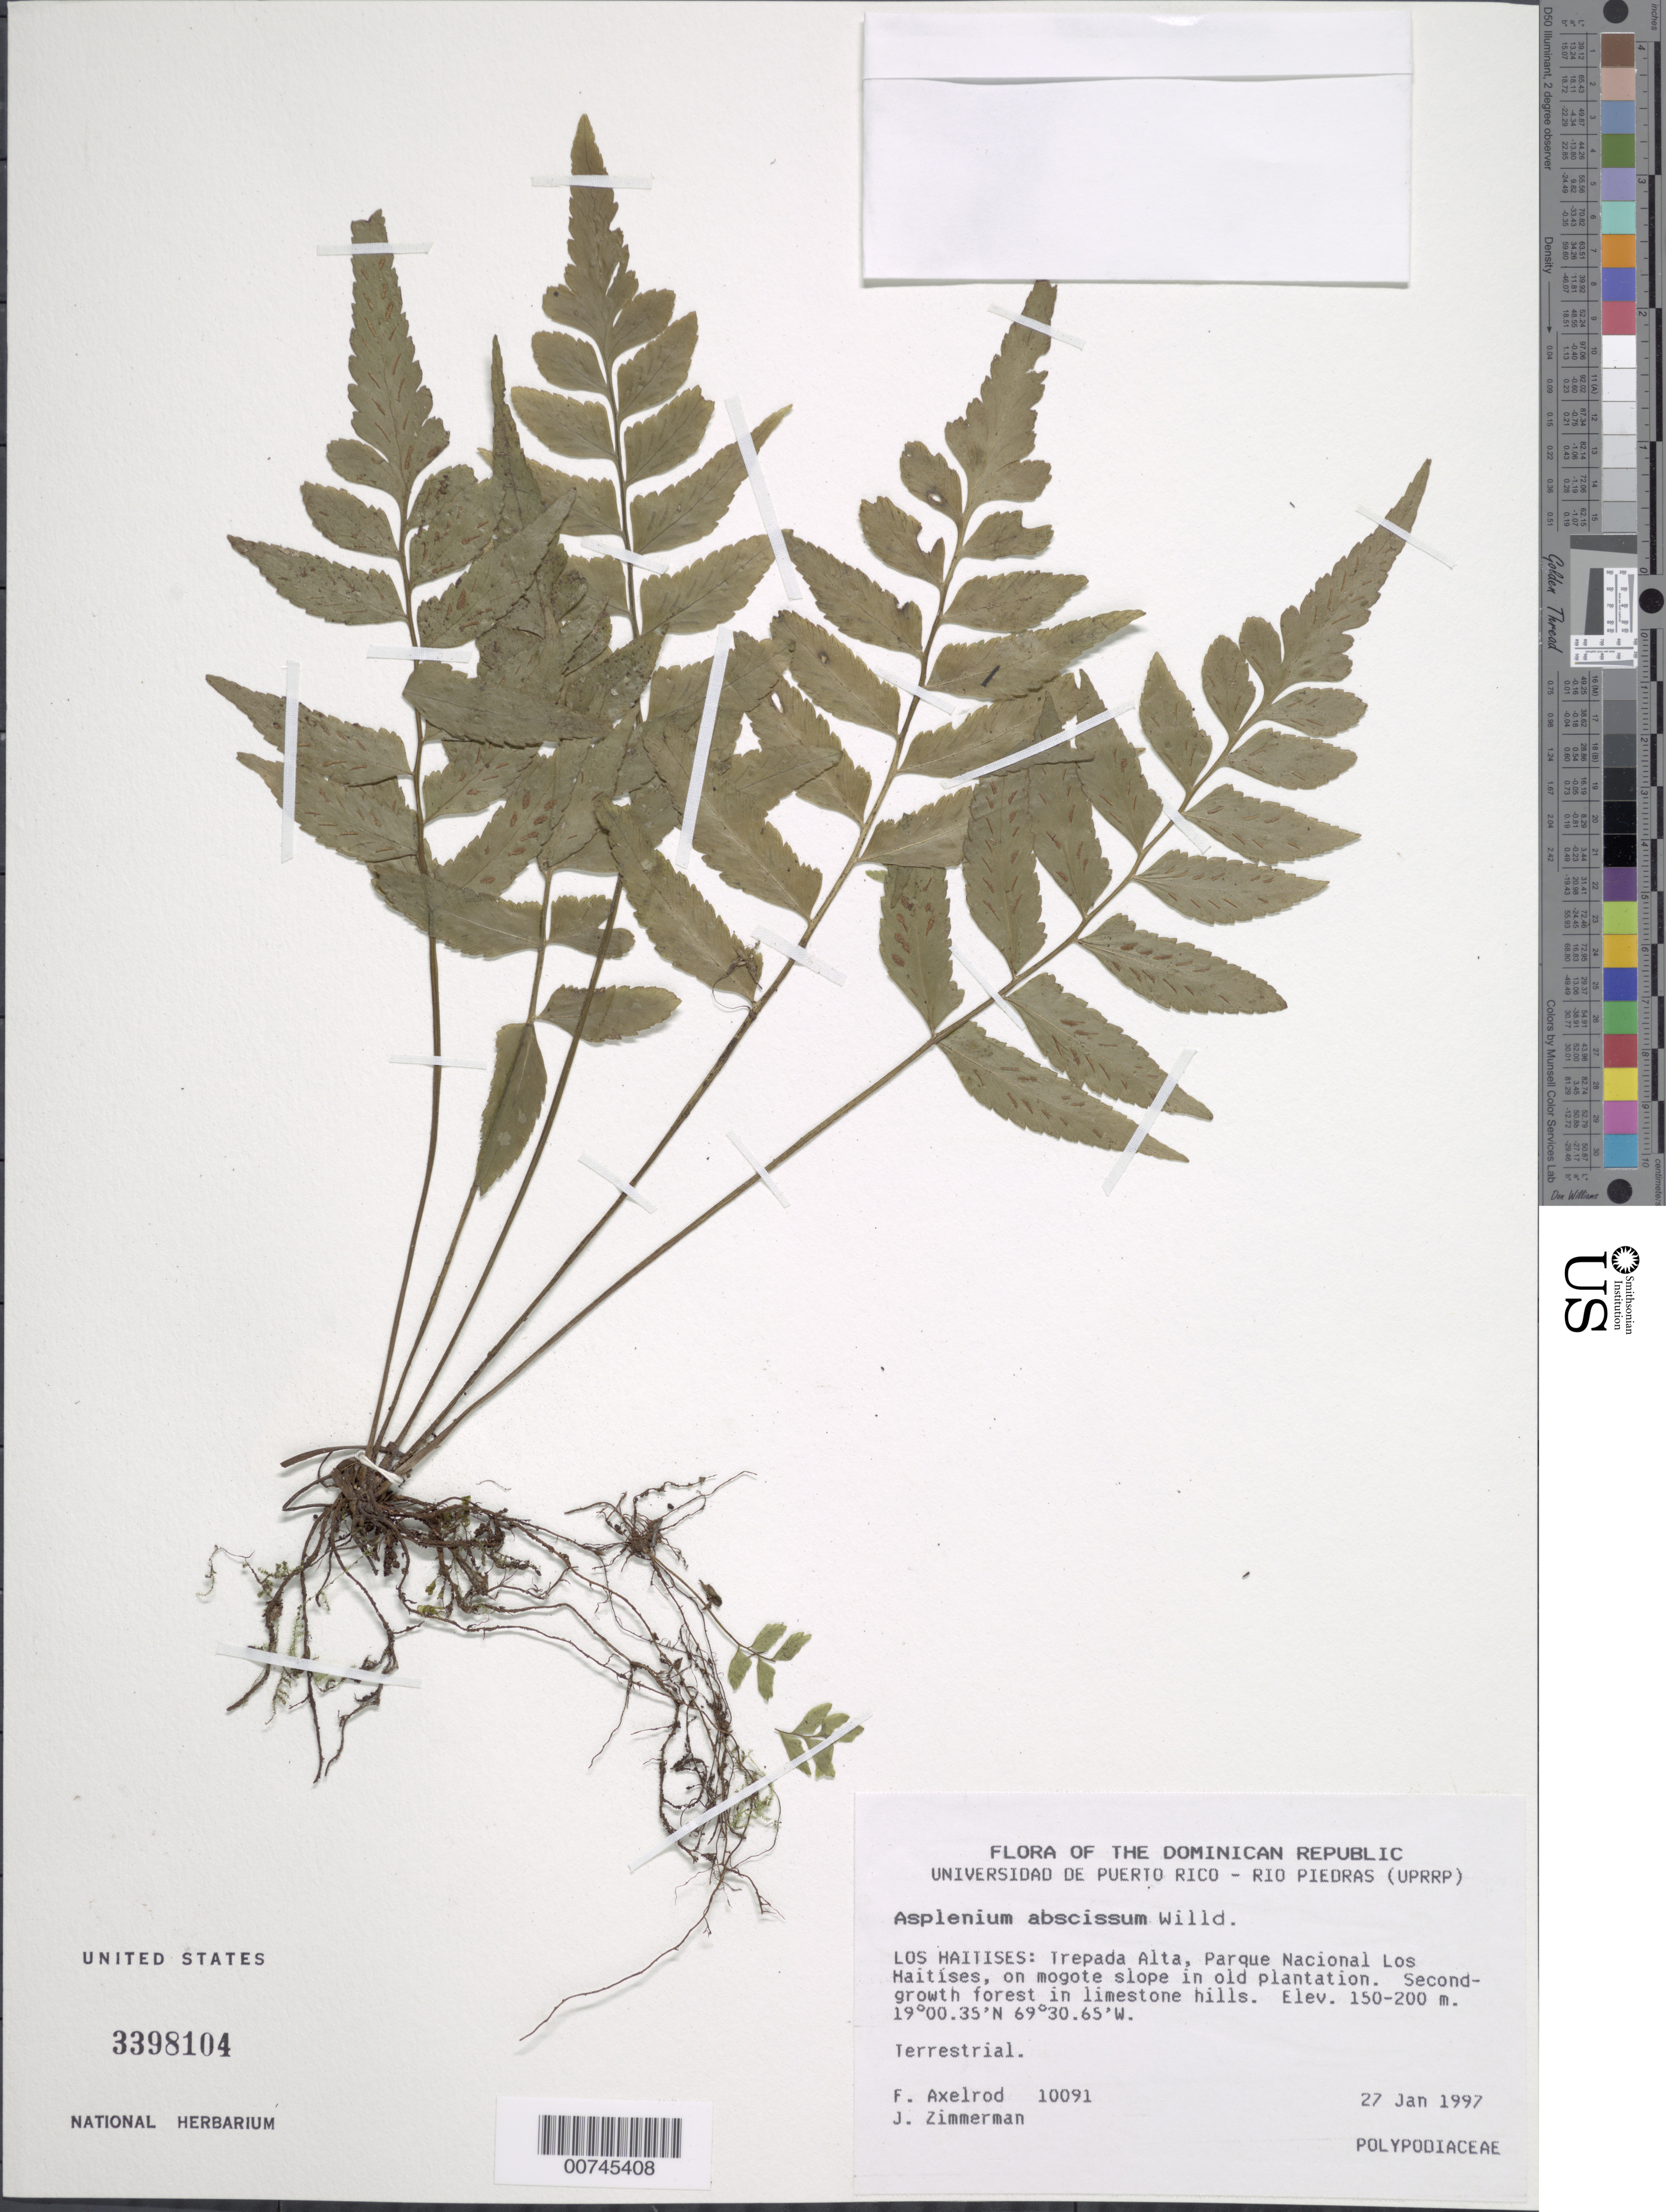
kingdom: Plantae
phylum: Tracheophyta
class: Polypodiopsida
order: Polypodiales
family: Aspleniaceae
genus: Asplenium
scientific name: Asplenium abscissum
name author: Willd.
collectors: F. S. Axelrod & J. Zimmerman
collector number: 10091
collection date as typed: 27 Jan 1997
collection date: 1997-01-27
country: Dominican Republic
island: Hispaniola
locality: Los Haitises: Trepada Alta, Parque Nacional Los Haitises. Second-growth forest in limestone hills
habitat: On mogote slope in old plantation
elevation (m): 150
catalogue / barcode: US 3398104